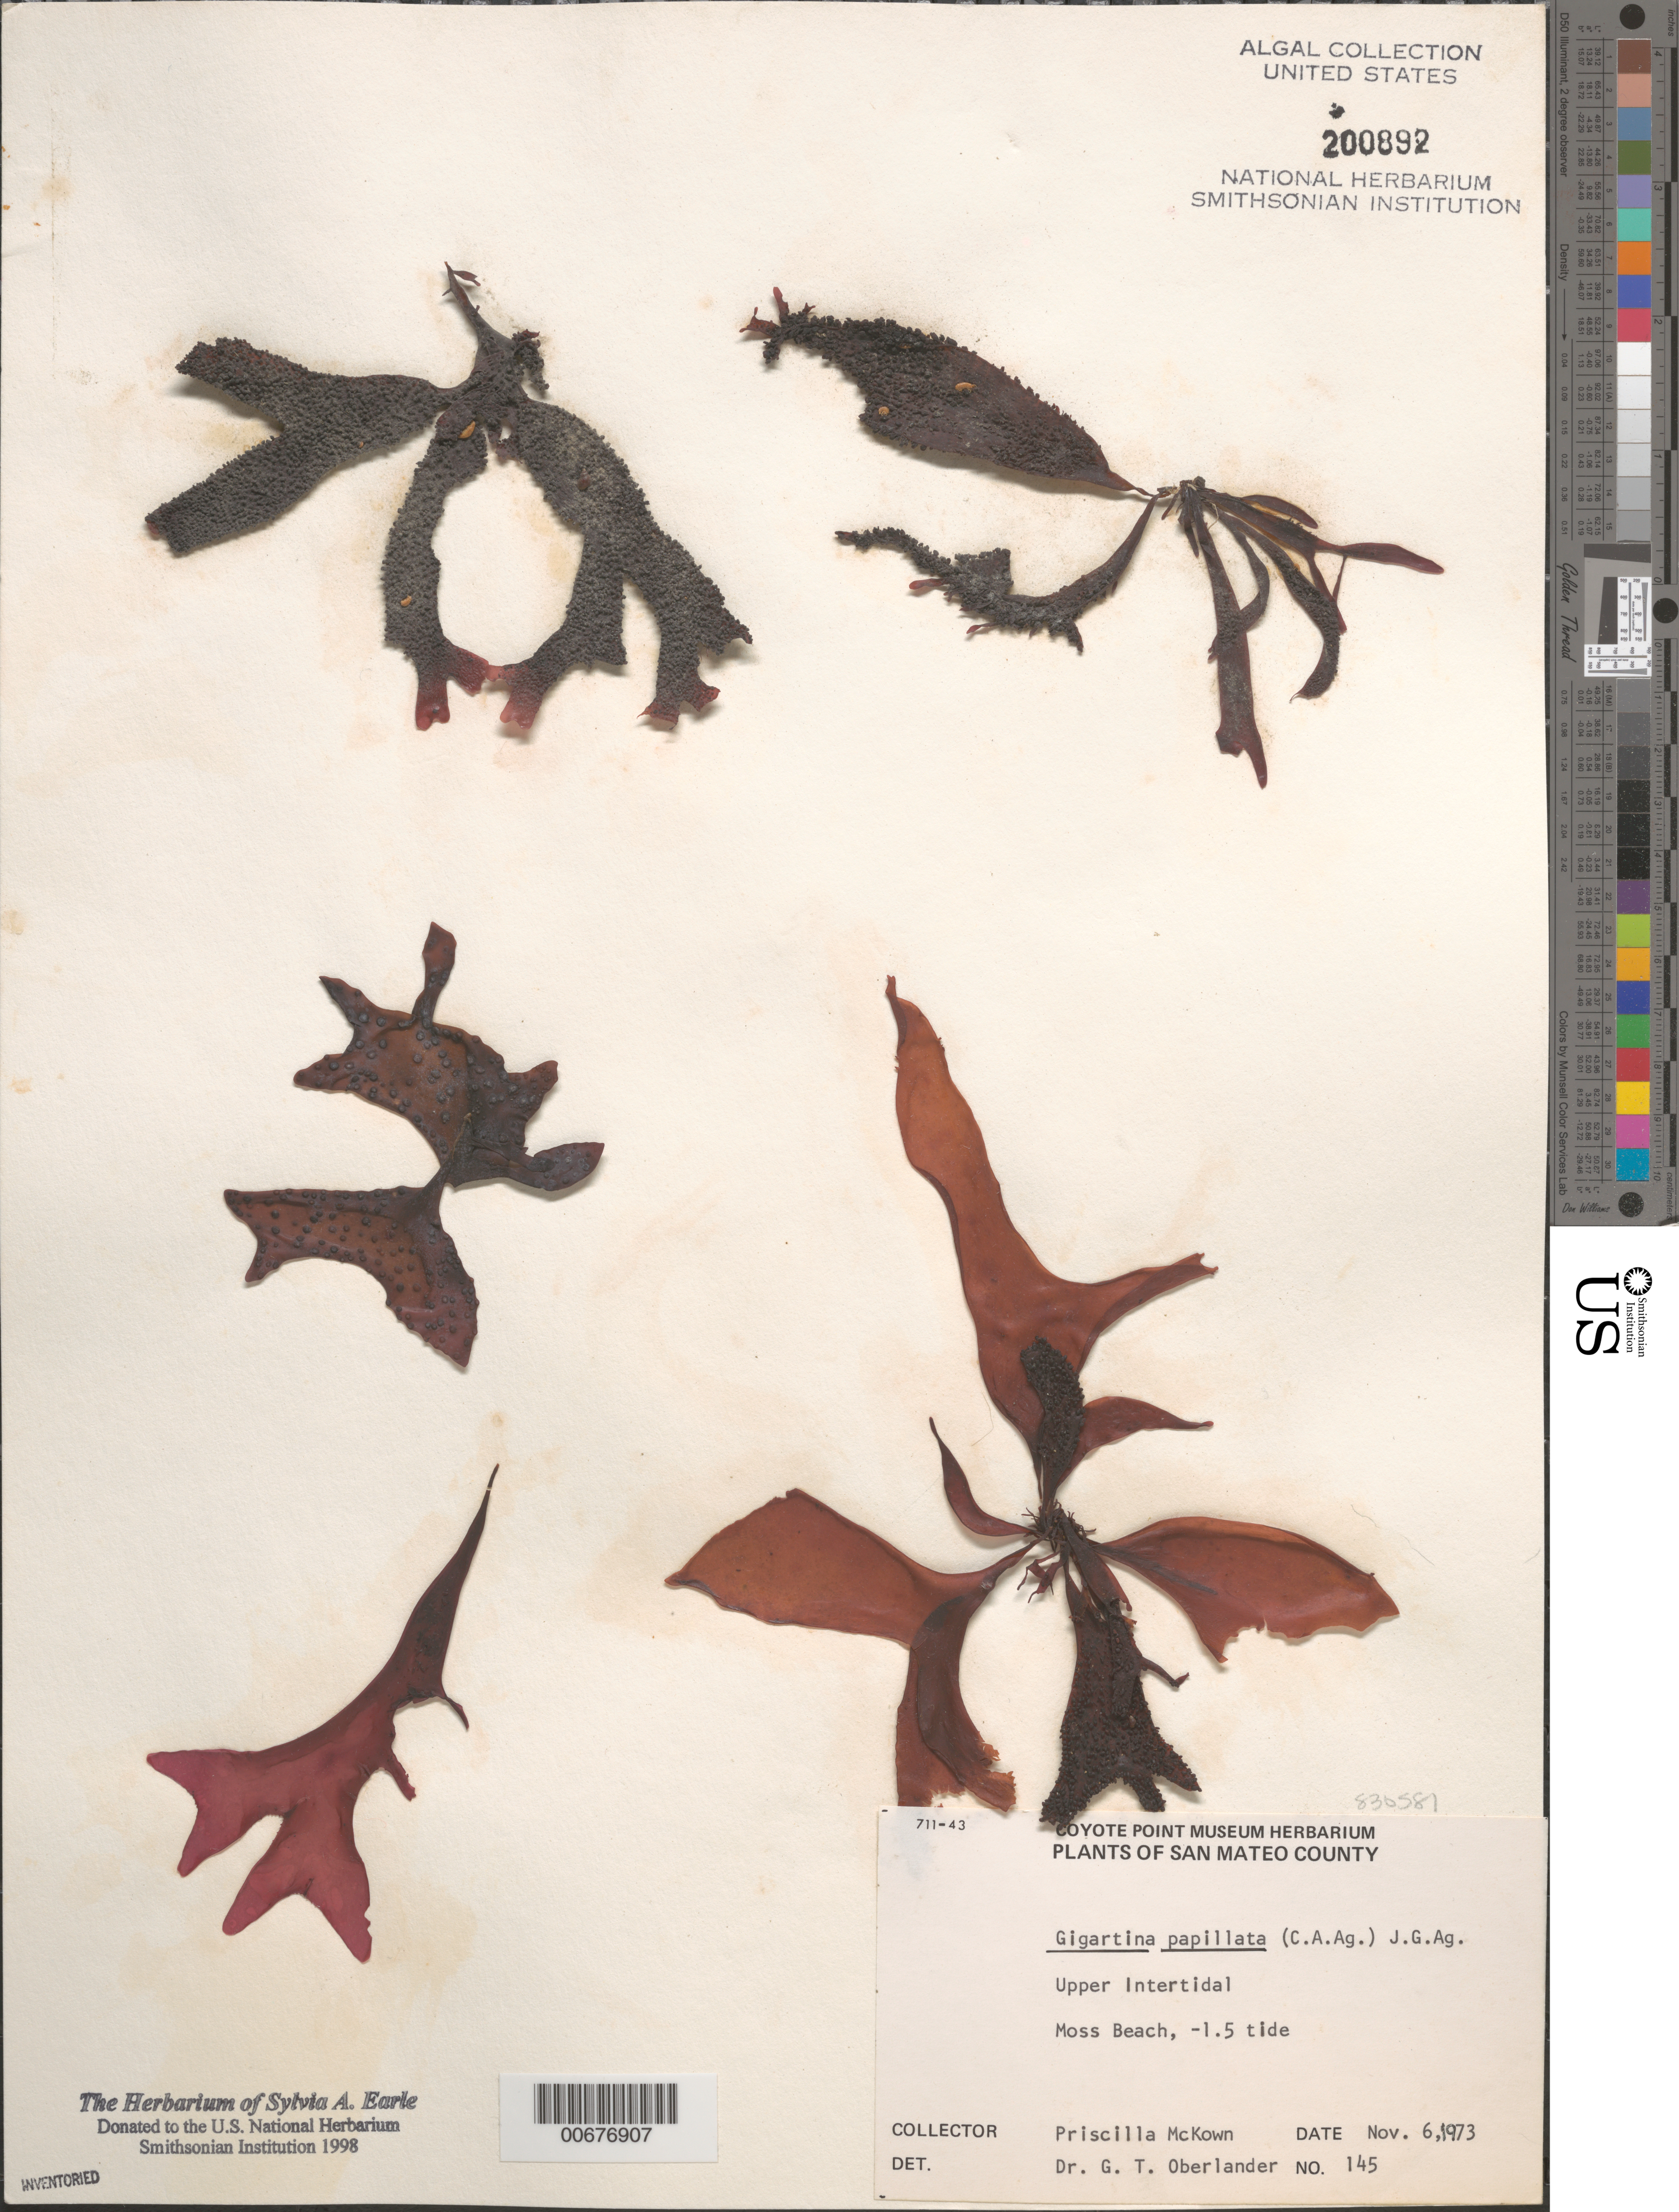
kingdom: Plantae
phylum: Rhodophyta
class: Florideophyceae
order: Gigartinales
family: Phyllophoraceae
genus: Mastocarpus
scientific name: Mastocarpus papillatus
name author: (C. Agardh) Kütz.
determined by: Algae name updating Project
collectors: P. McKown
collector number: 145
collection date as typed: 06 Nov 1973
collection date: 1973-11-06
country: United States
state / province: California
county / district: San Mateo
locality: Moss Beach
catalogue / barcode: US 200892